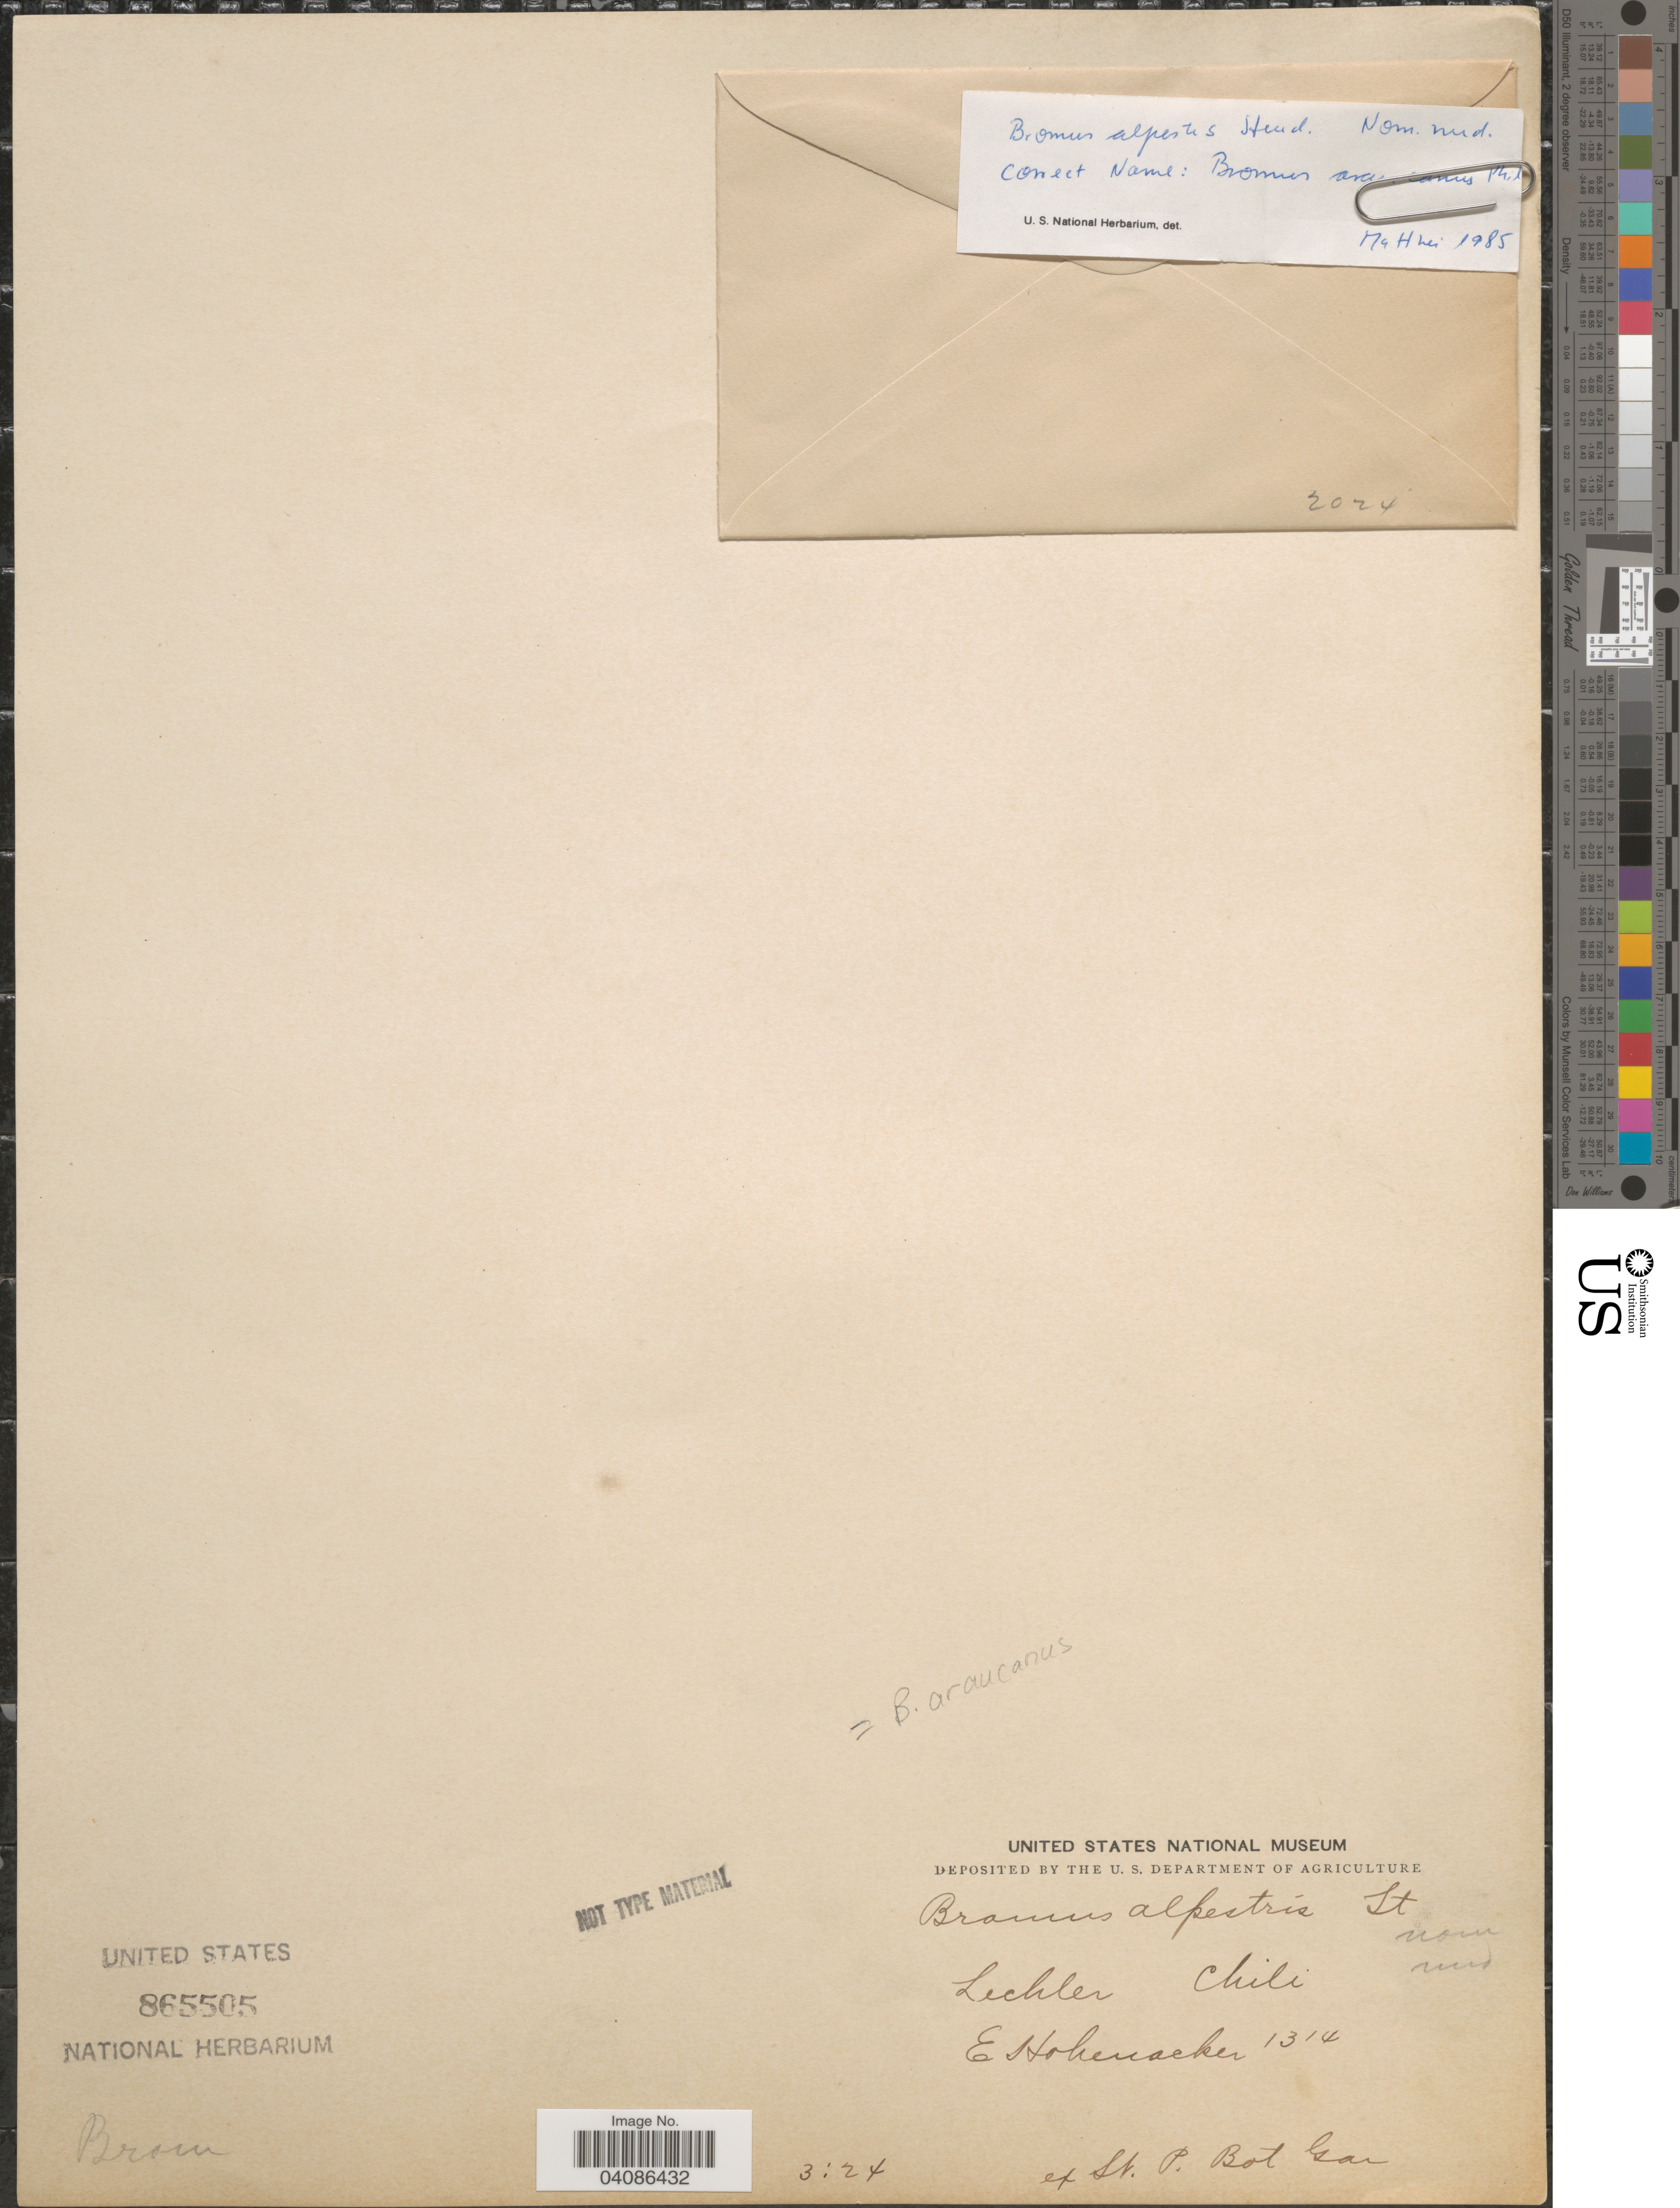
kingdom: Plantae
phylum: Tracheophyta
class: Liliopsida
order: Poales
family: Poaceae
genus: Bromus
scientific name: Bromus araucanus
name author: Phil.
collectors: E. Hohenacker & -. Lechler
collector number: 1314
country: Chile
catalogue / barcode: US 865505